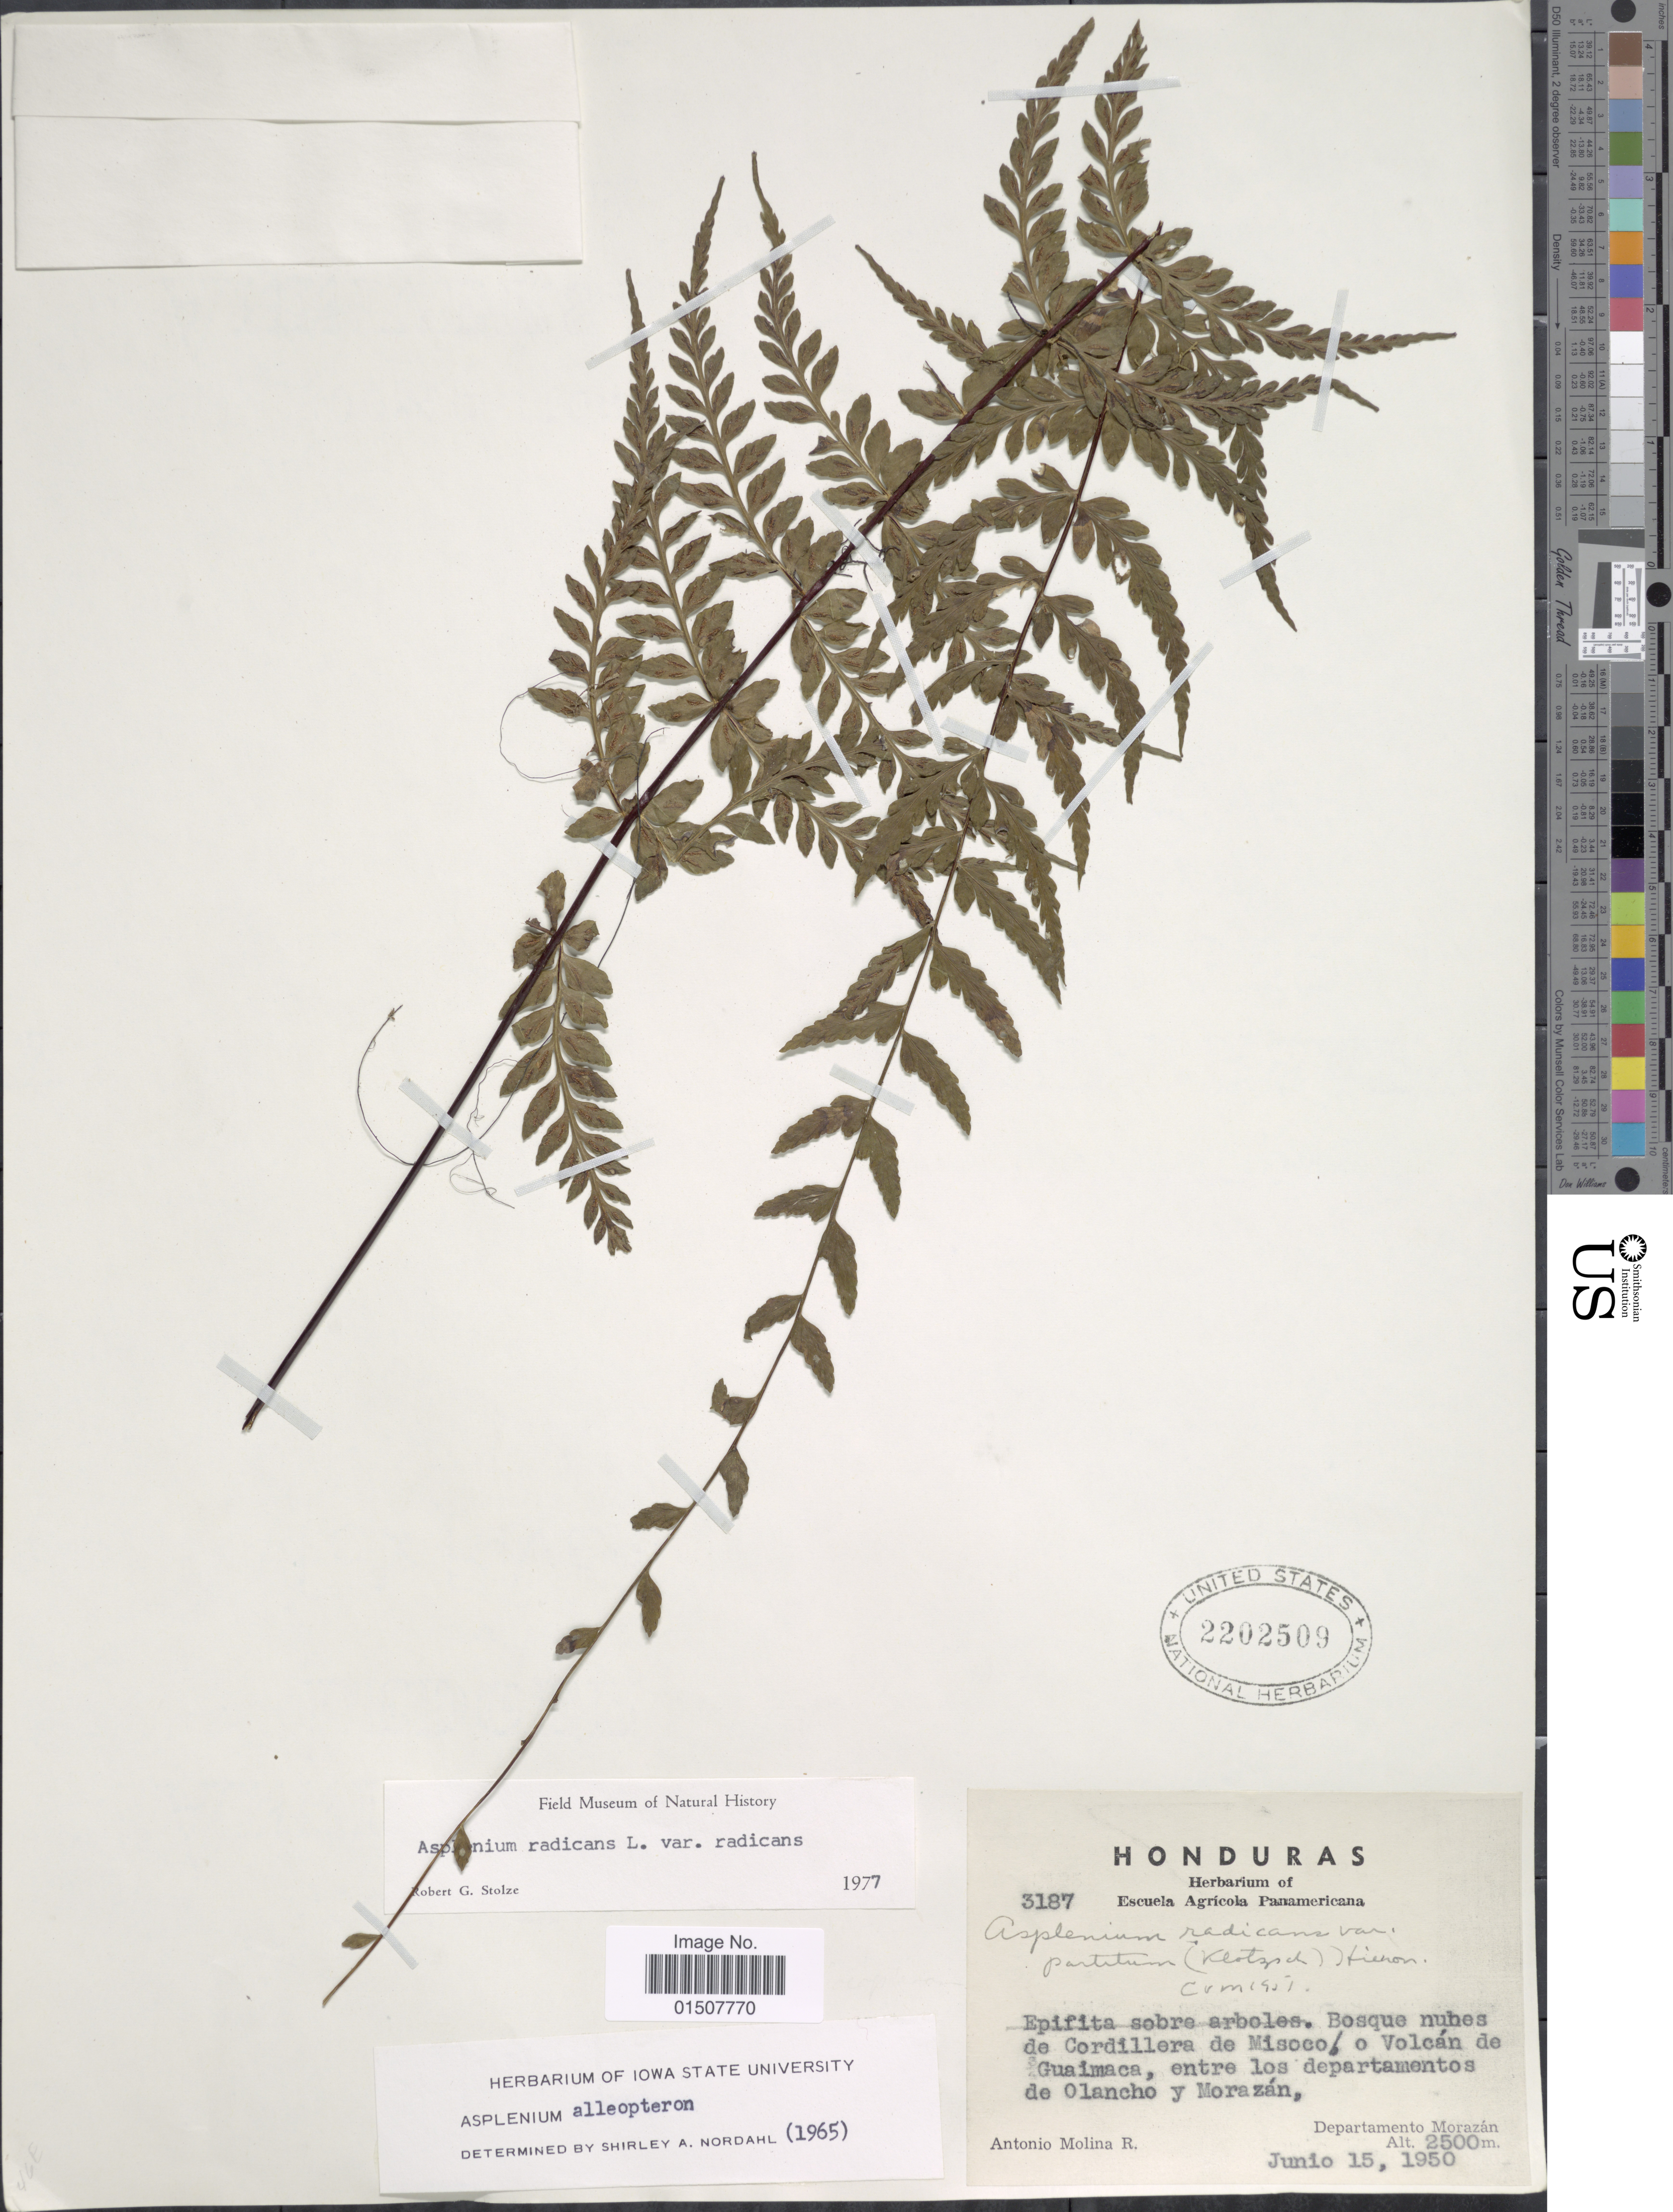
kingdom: Plantae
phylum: Tracheophyta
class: Polypodiopsida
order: Polypodiales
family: Aspleniaceae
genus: Asplenium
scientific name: Asplenium radicans var. radicans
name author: L.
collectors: A. Molina R.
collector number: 3187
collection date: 1950-06-15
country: Honduras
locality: Bosque nubes de Cordillera de Misco, o Volcan de Guaimaca, entre los departamentos de Olancho y Morazan.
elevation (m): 2500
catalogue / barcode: US 2202509